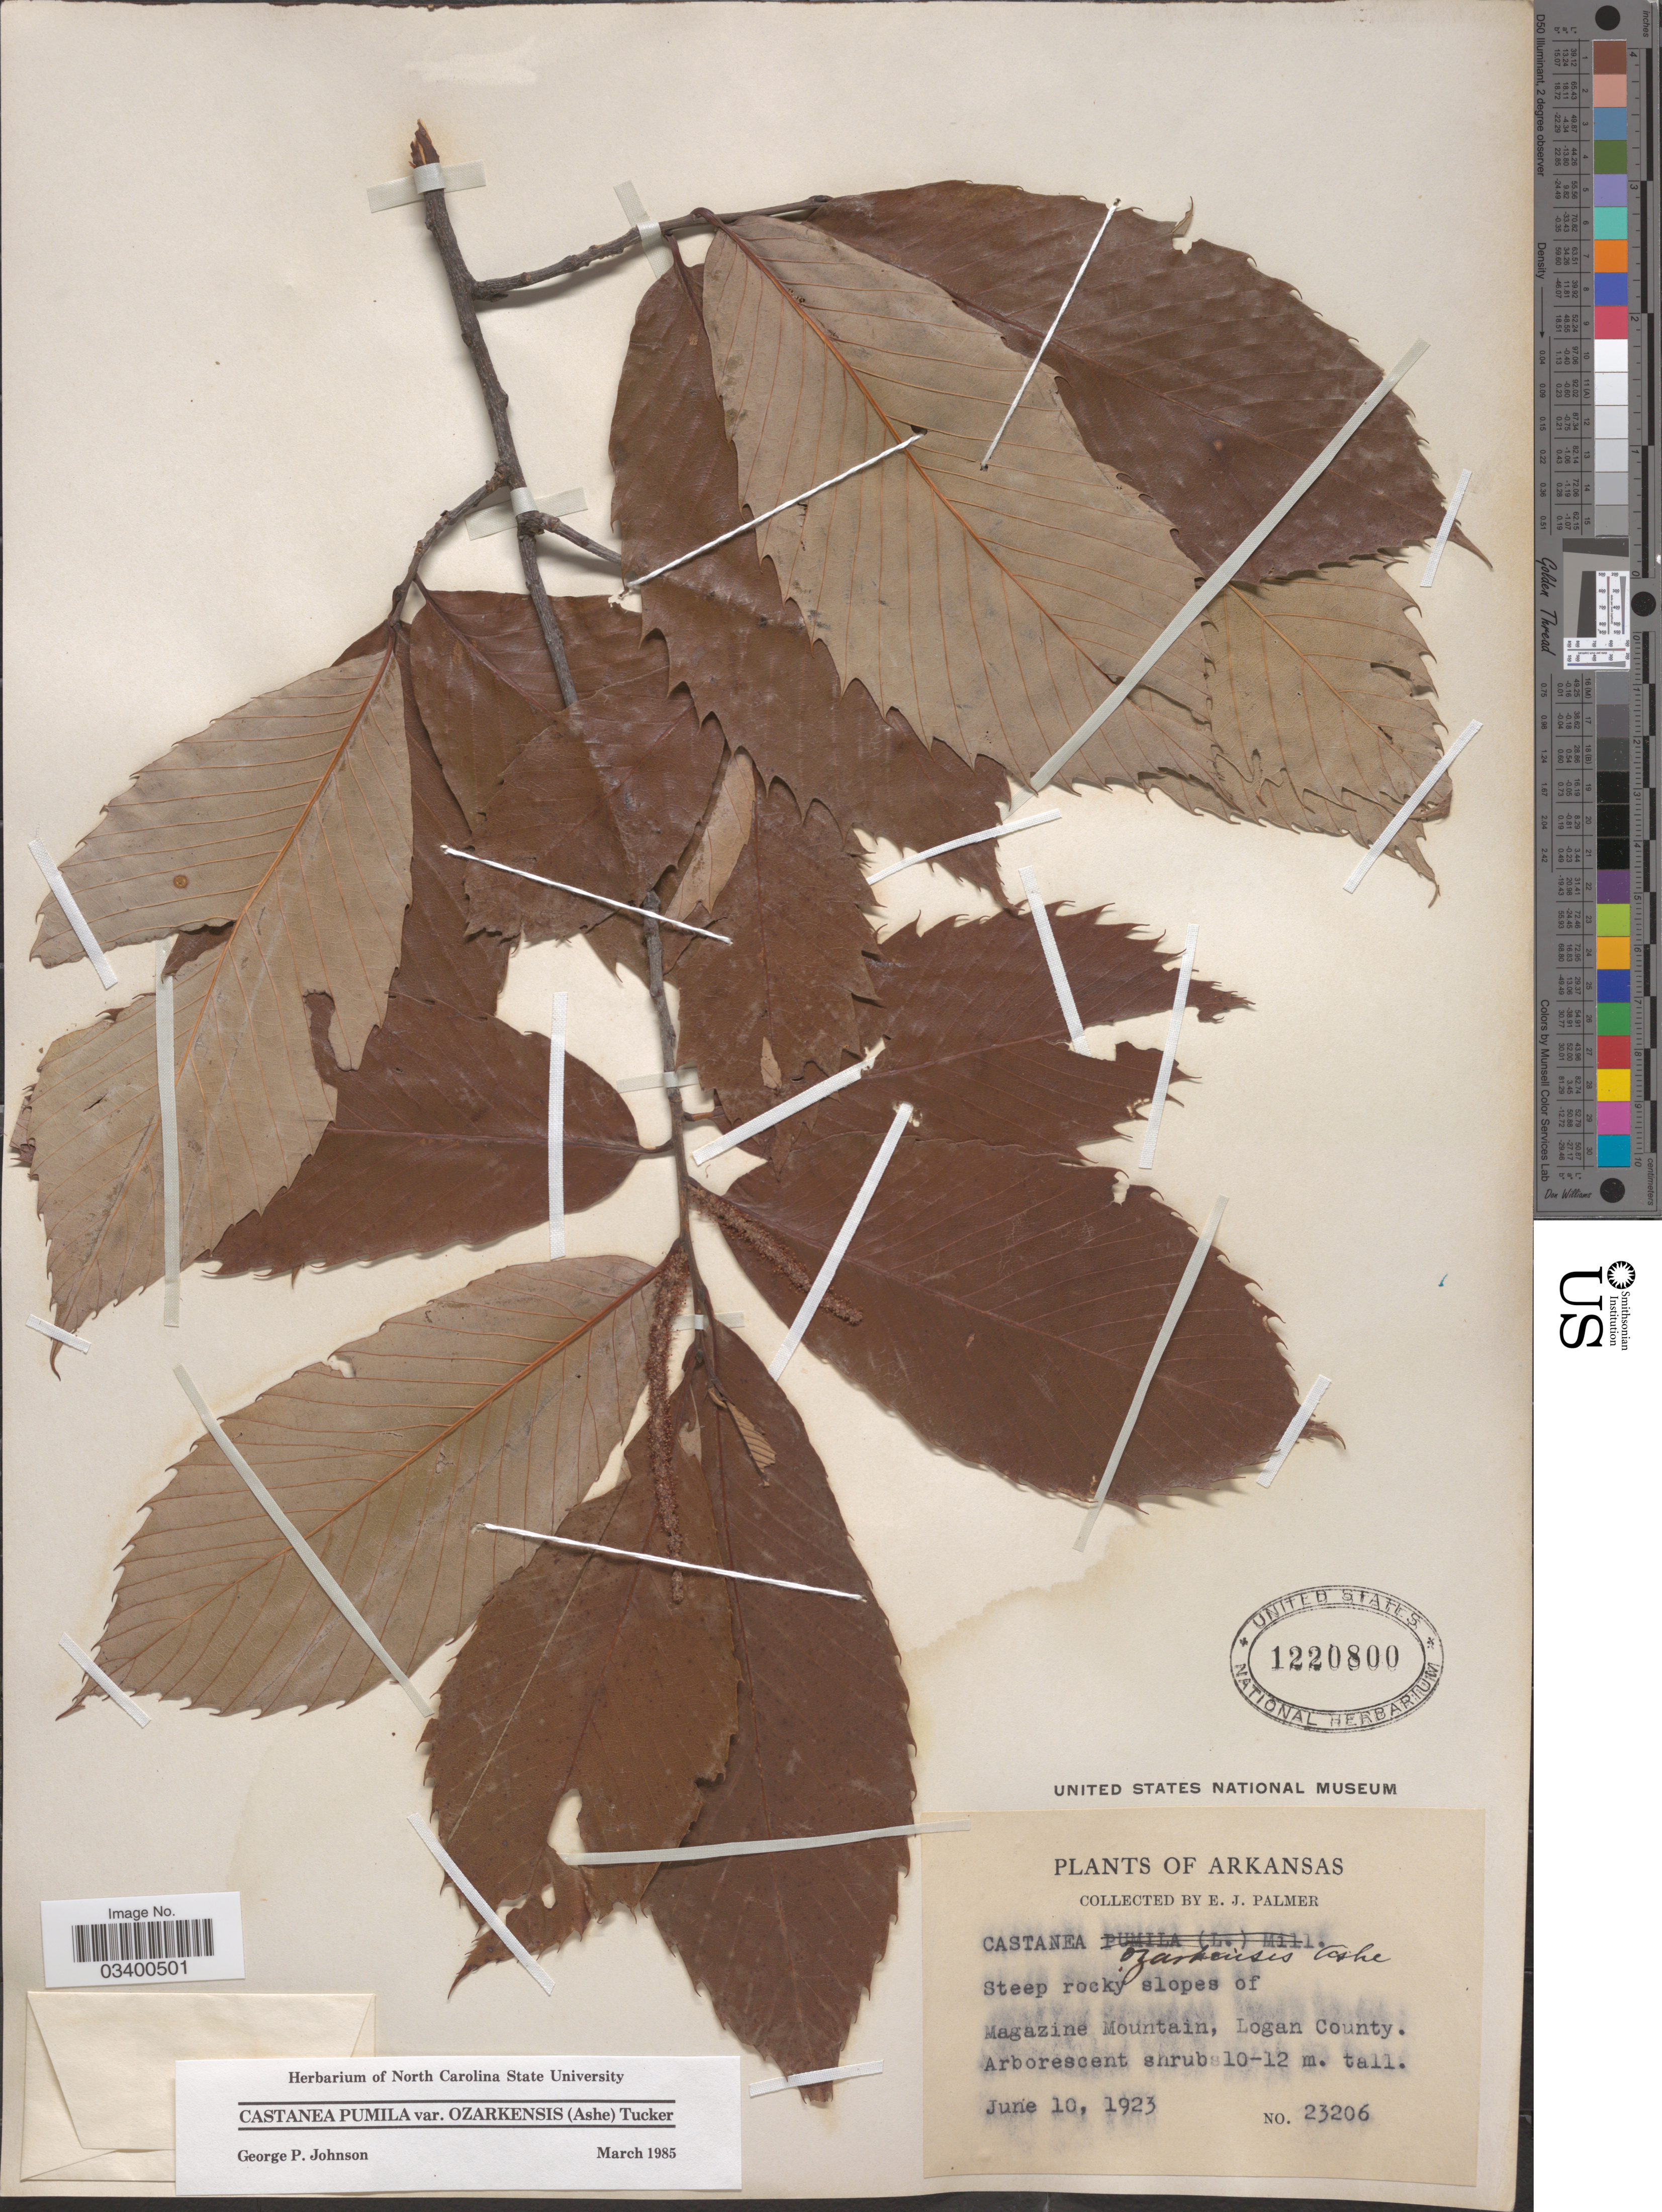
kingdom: Plantae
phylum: Tracheophyta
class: Magnoliopsida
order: Fagales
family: Fagaceae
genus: Castanea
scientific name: Castanea pumila var. ozarkensis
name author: (Ashe) Tucker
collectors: E. J. Palmer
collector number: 23206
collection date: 1923-06-10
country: United States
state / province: Arkansas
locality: Magazine Mountain, Logan County.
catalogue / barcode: US 1220800